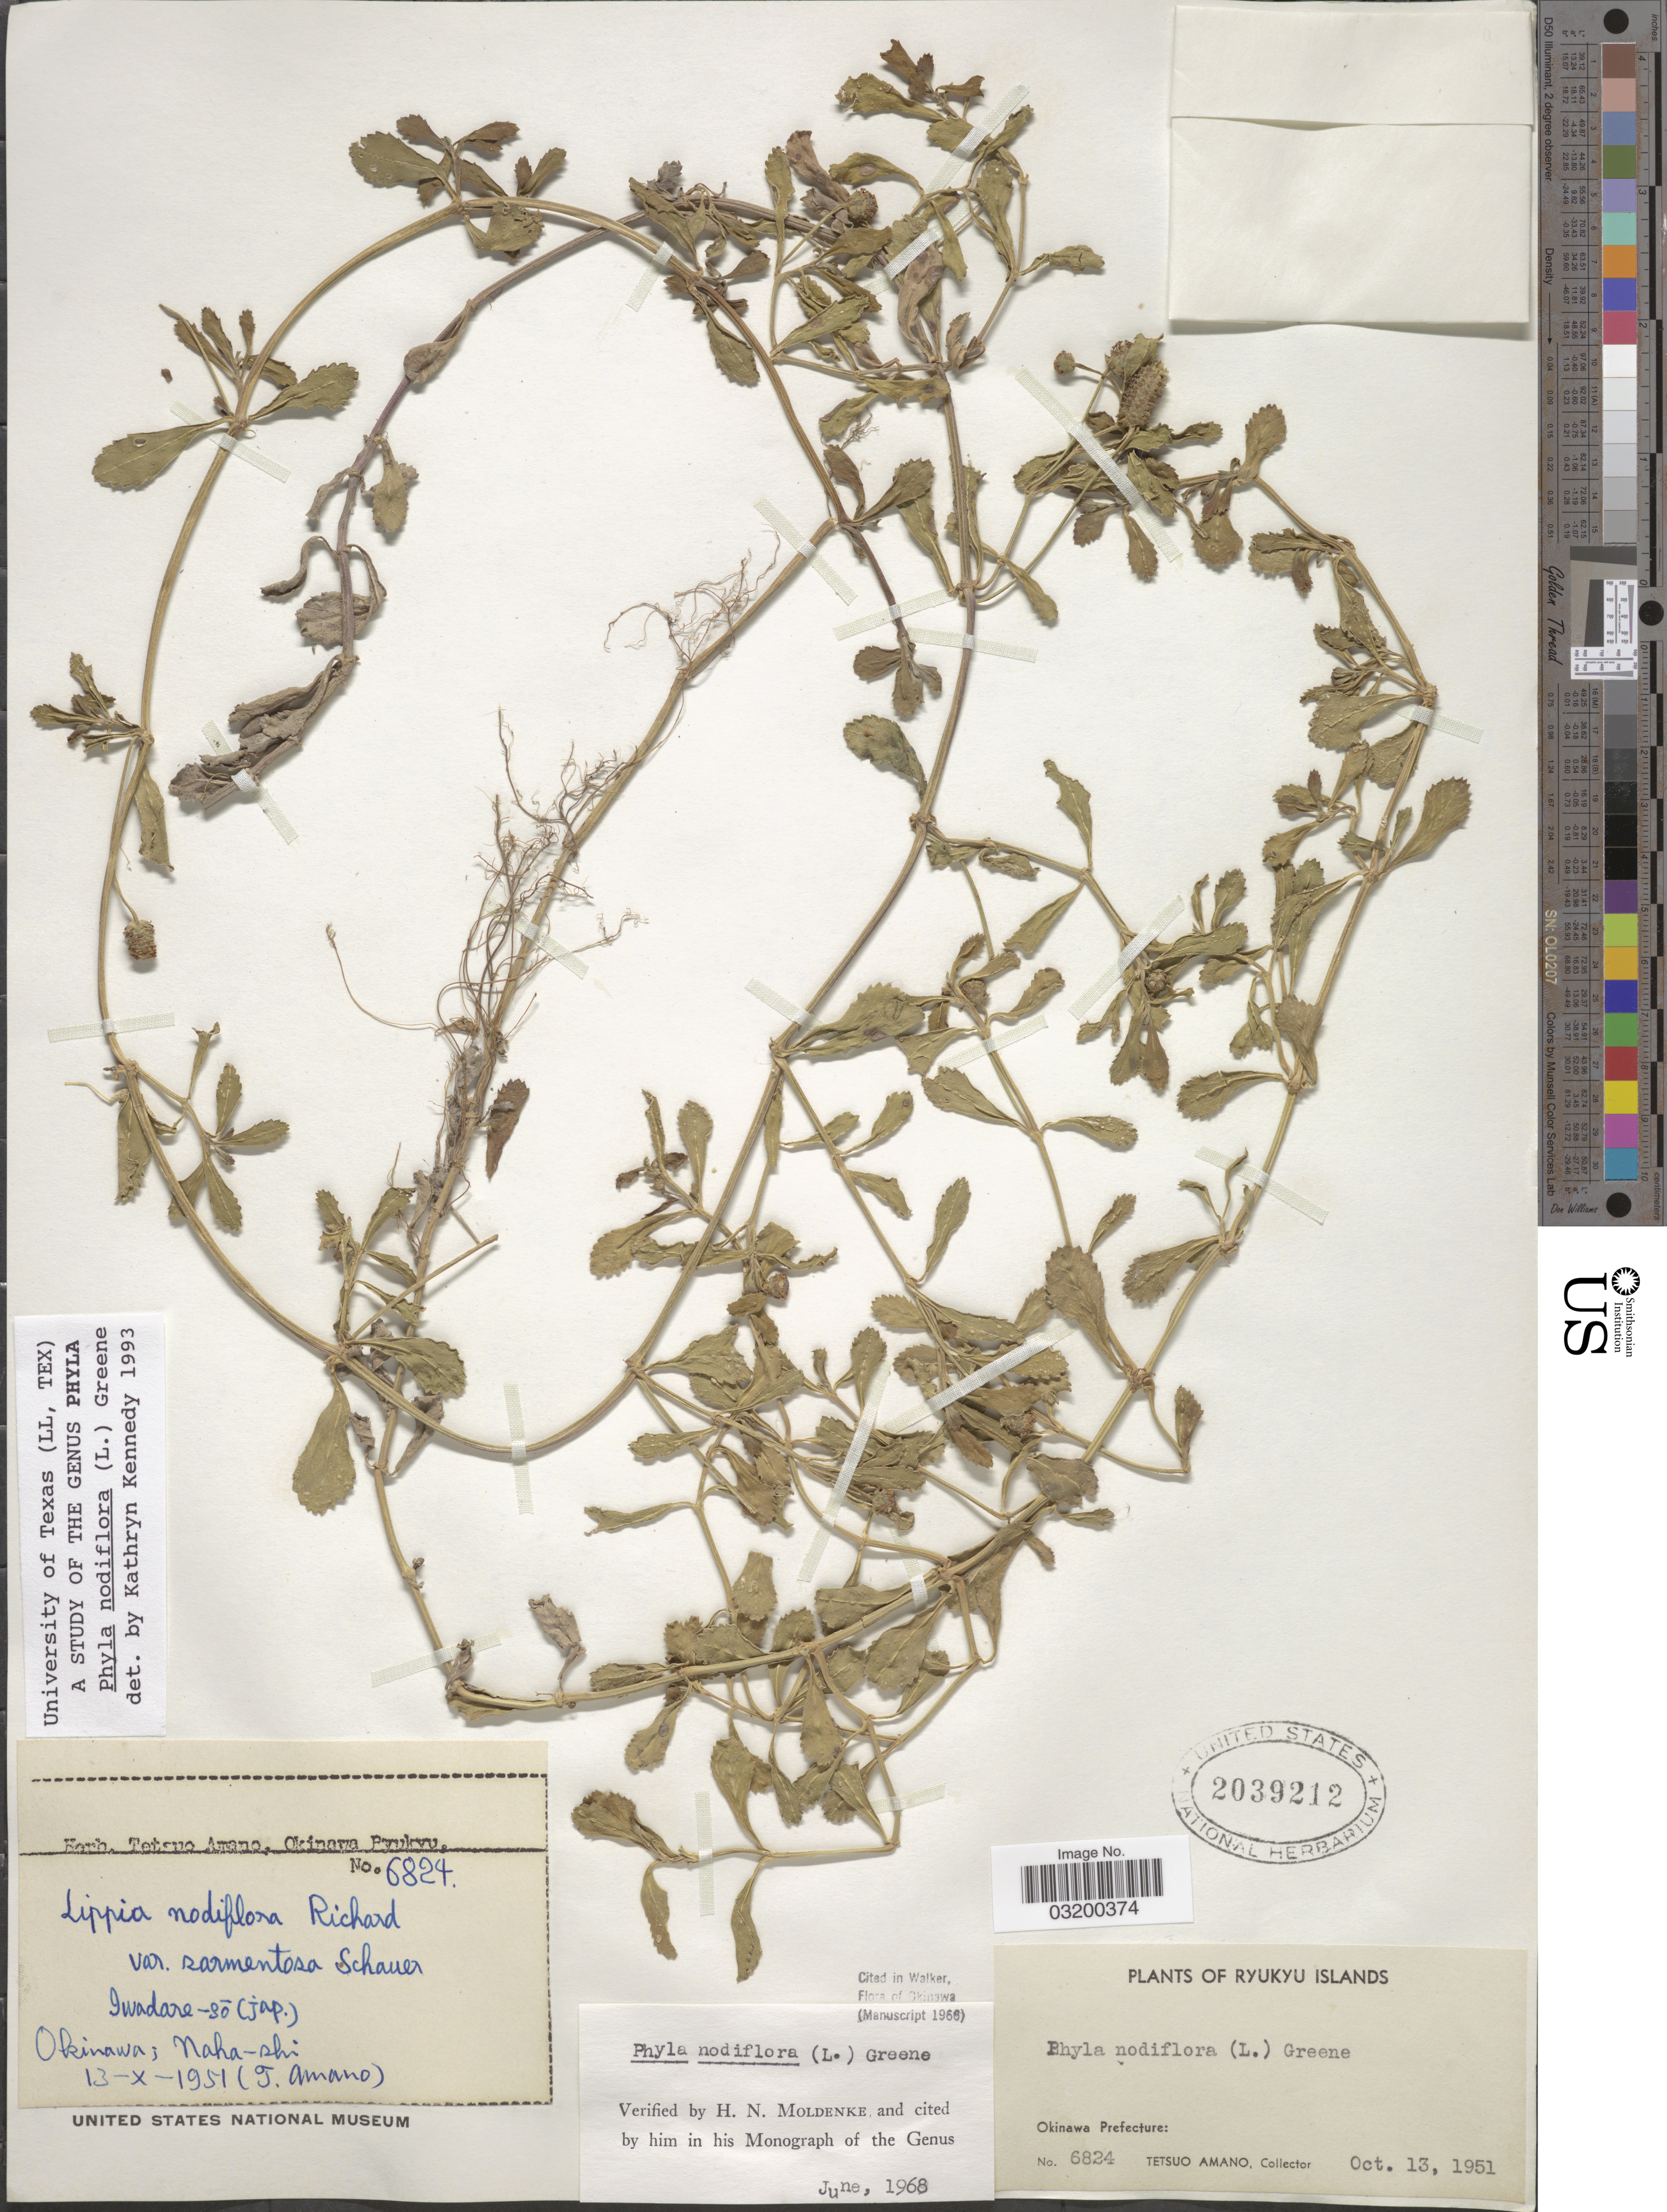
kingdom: Plantae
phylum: Tracheophyta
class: Magnoliopsida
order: Lamiales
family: Verbenaceae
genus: Phyla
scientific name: Phyla nodiflora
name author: (L.) Greene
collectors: T. Amano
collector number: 6824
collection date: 1951-10-13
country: Japan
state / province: Okinawa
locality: Ryukyu Islands. Okinawa Prefecture. Okinawa; Naha-shi.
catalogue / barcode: US 2039212